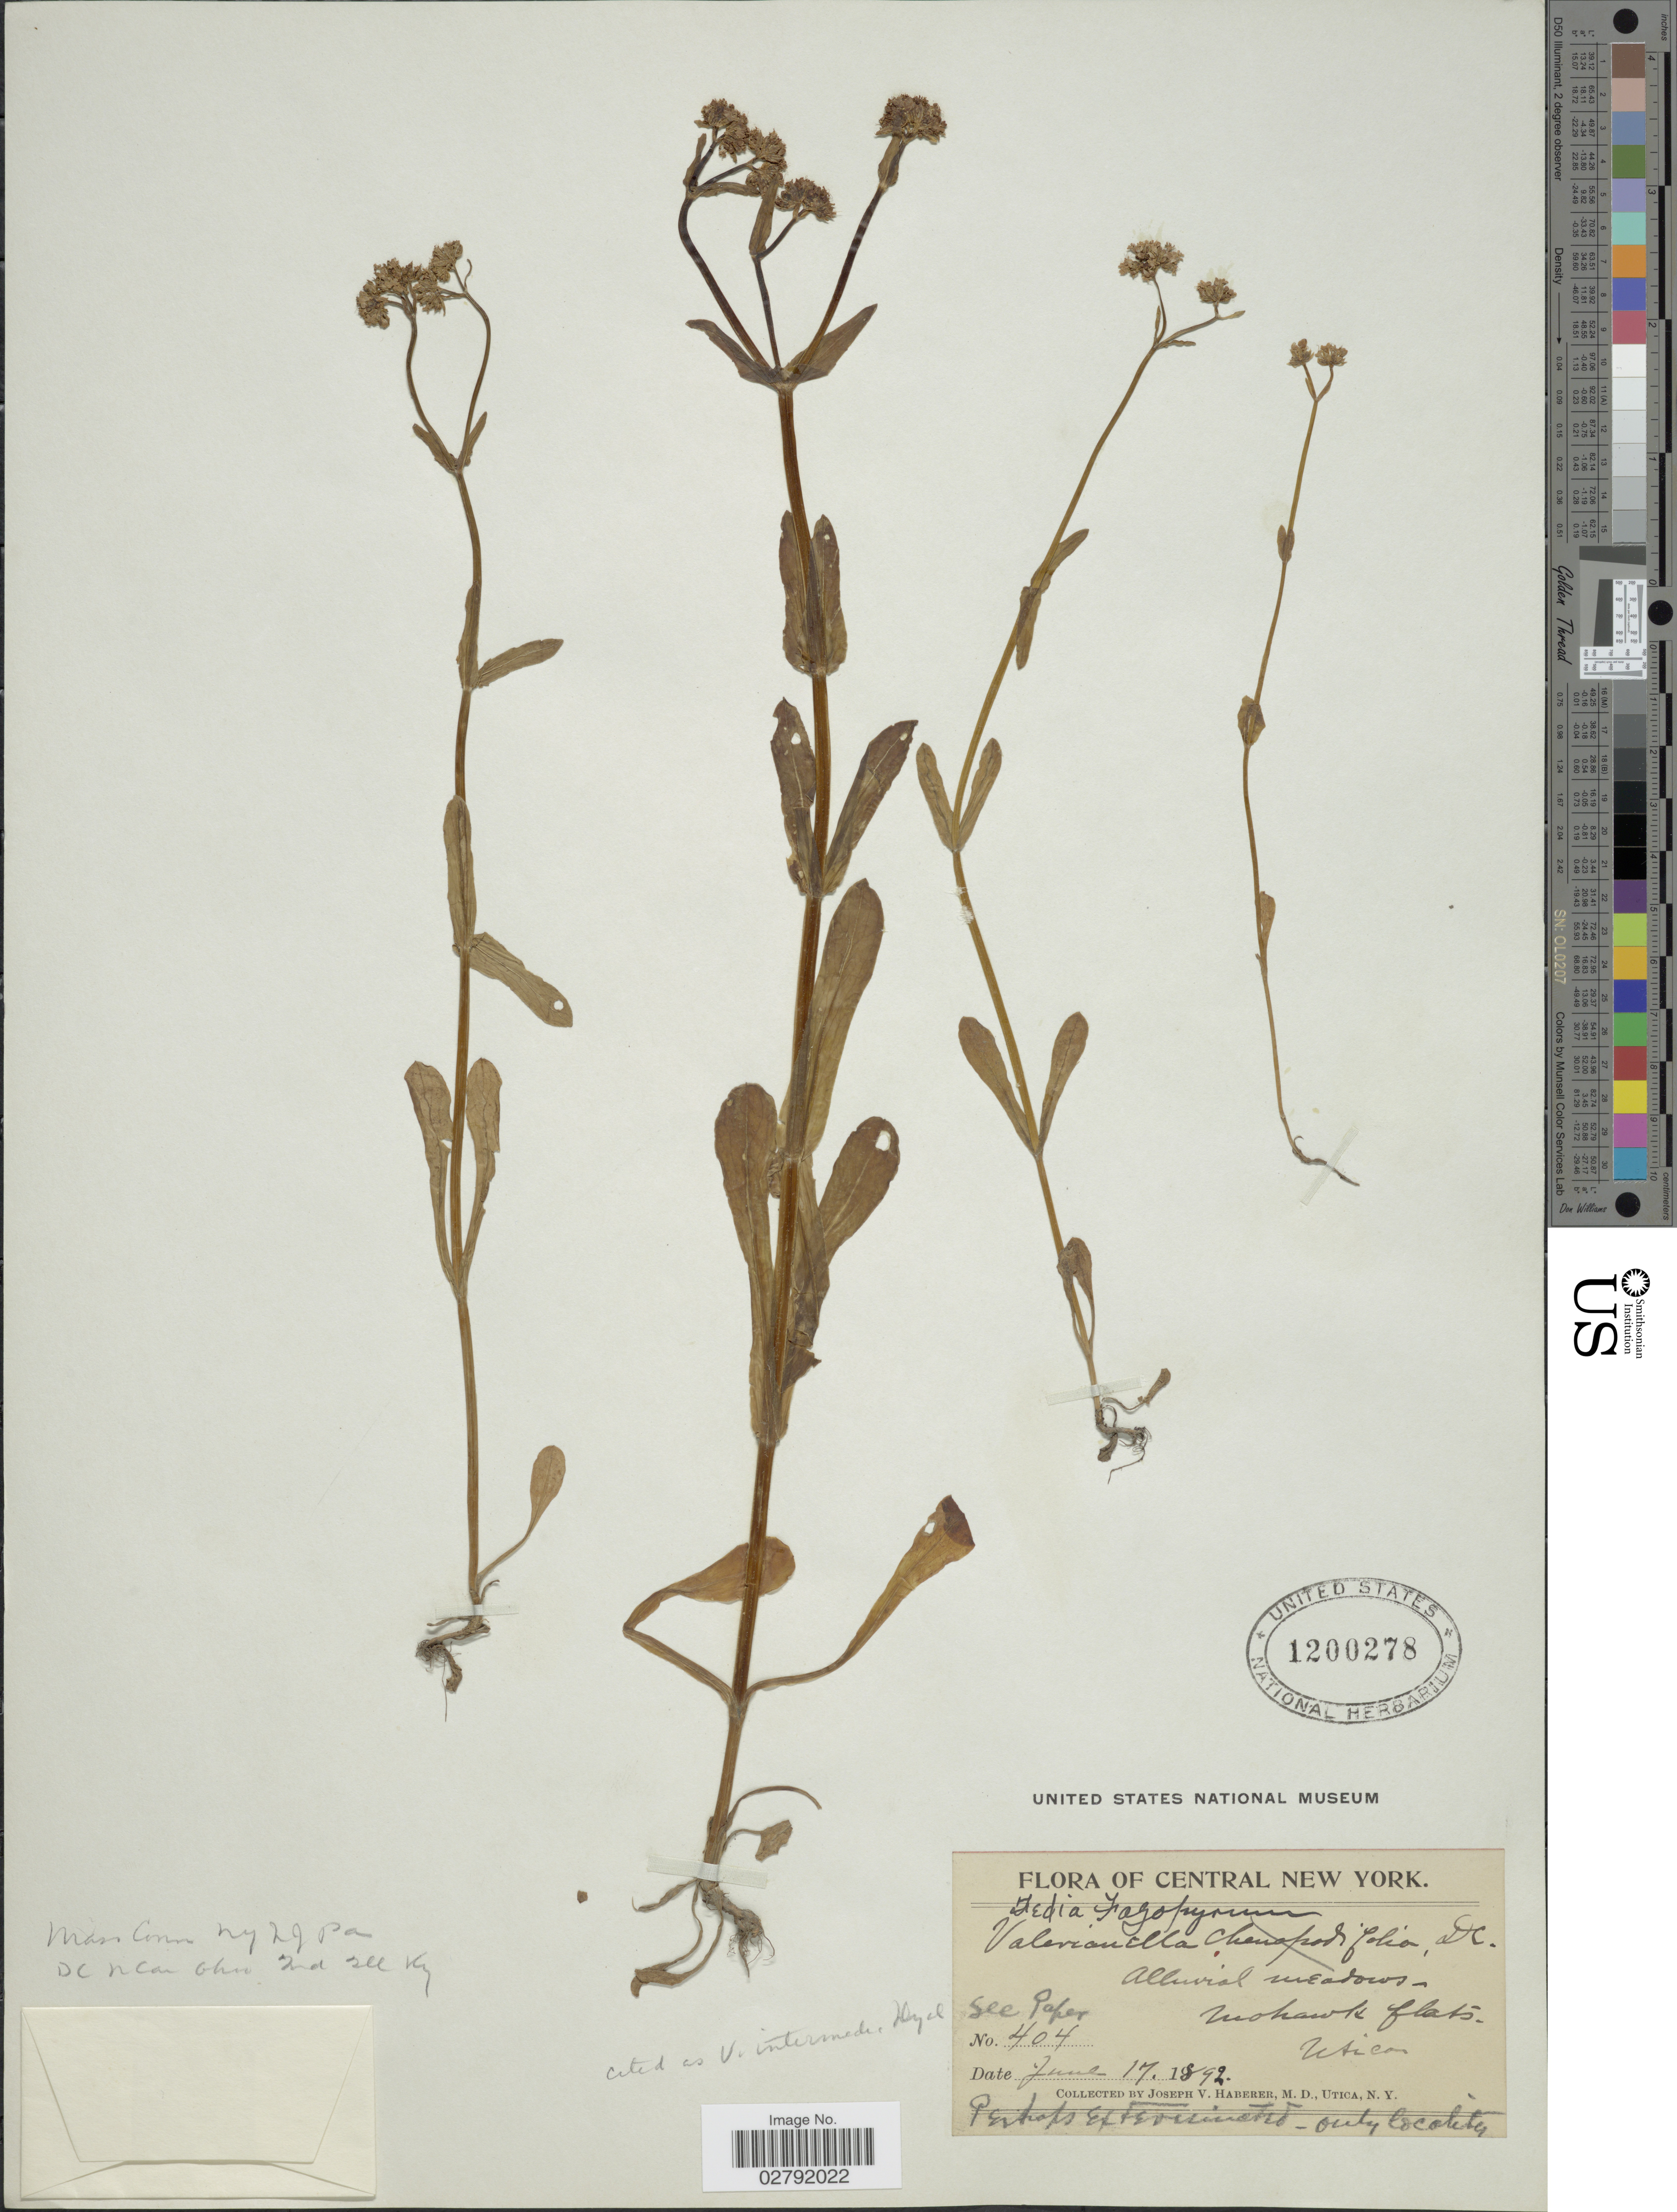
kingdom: Plantae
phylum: Tracheophyta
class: Magnoliopsida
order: Dipsacales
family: Caprifoliaceae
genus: Valerianella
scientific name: Valerianella intermedia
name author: Dyal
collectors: J. V. Haberer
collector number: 404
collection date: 1892-06-17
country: United States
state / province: New York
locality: Central New York. Mohawk flats. Utica.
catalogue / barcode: US 1200278